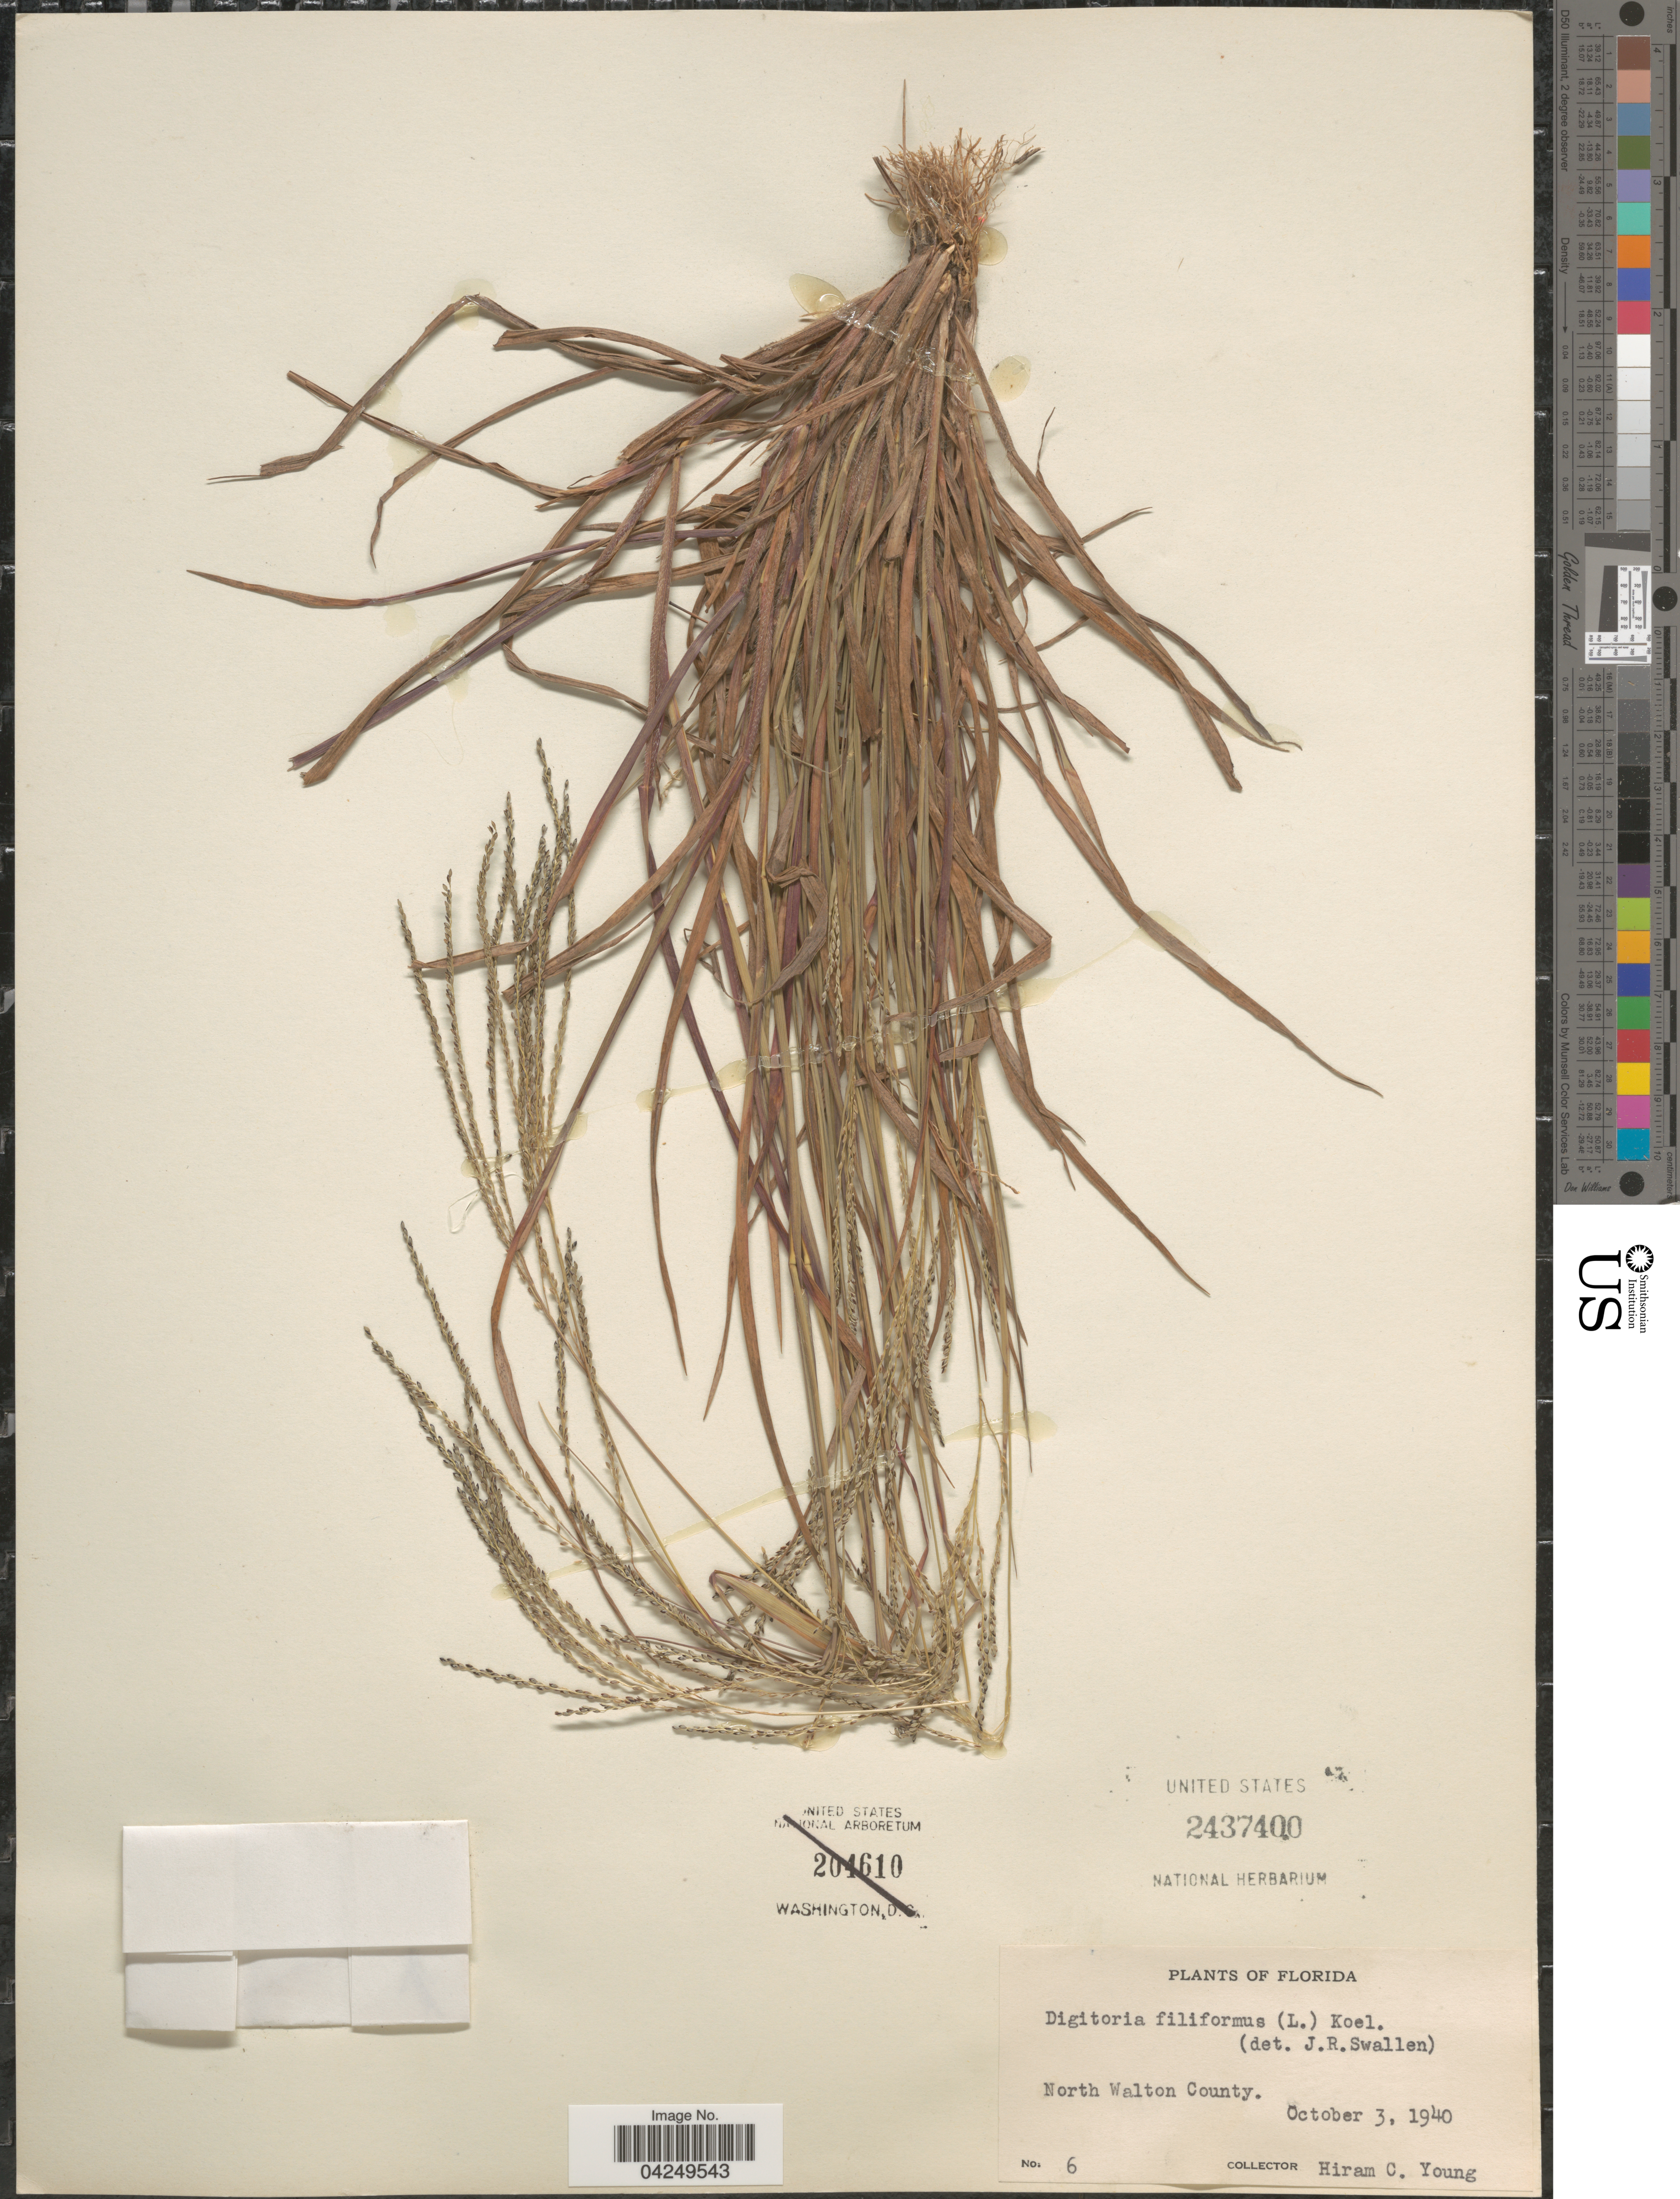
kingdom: Plantae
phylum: Tracheophyta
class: Liliopsida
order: Poales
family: Poaceae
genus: Digitaria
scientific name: Digitaria filiformis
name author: (L.) Koeler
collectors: H. Young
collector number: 6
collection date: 1940-10-03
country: United States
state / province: Florida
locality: North Walton County.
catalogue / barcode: US 2437400